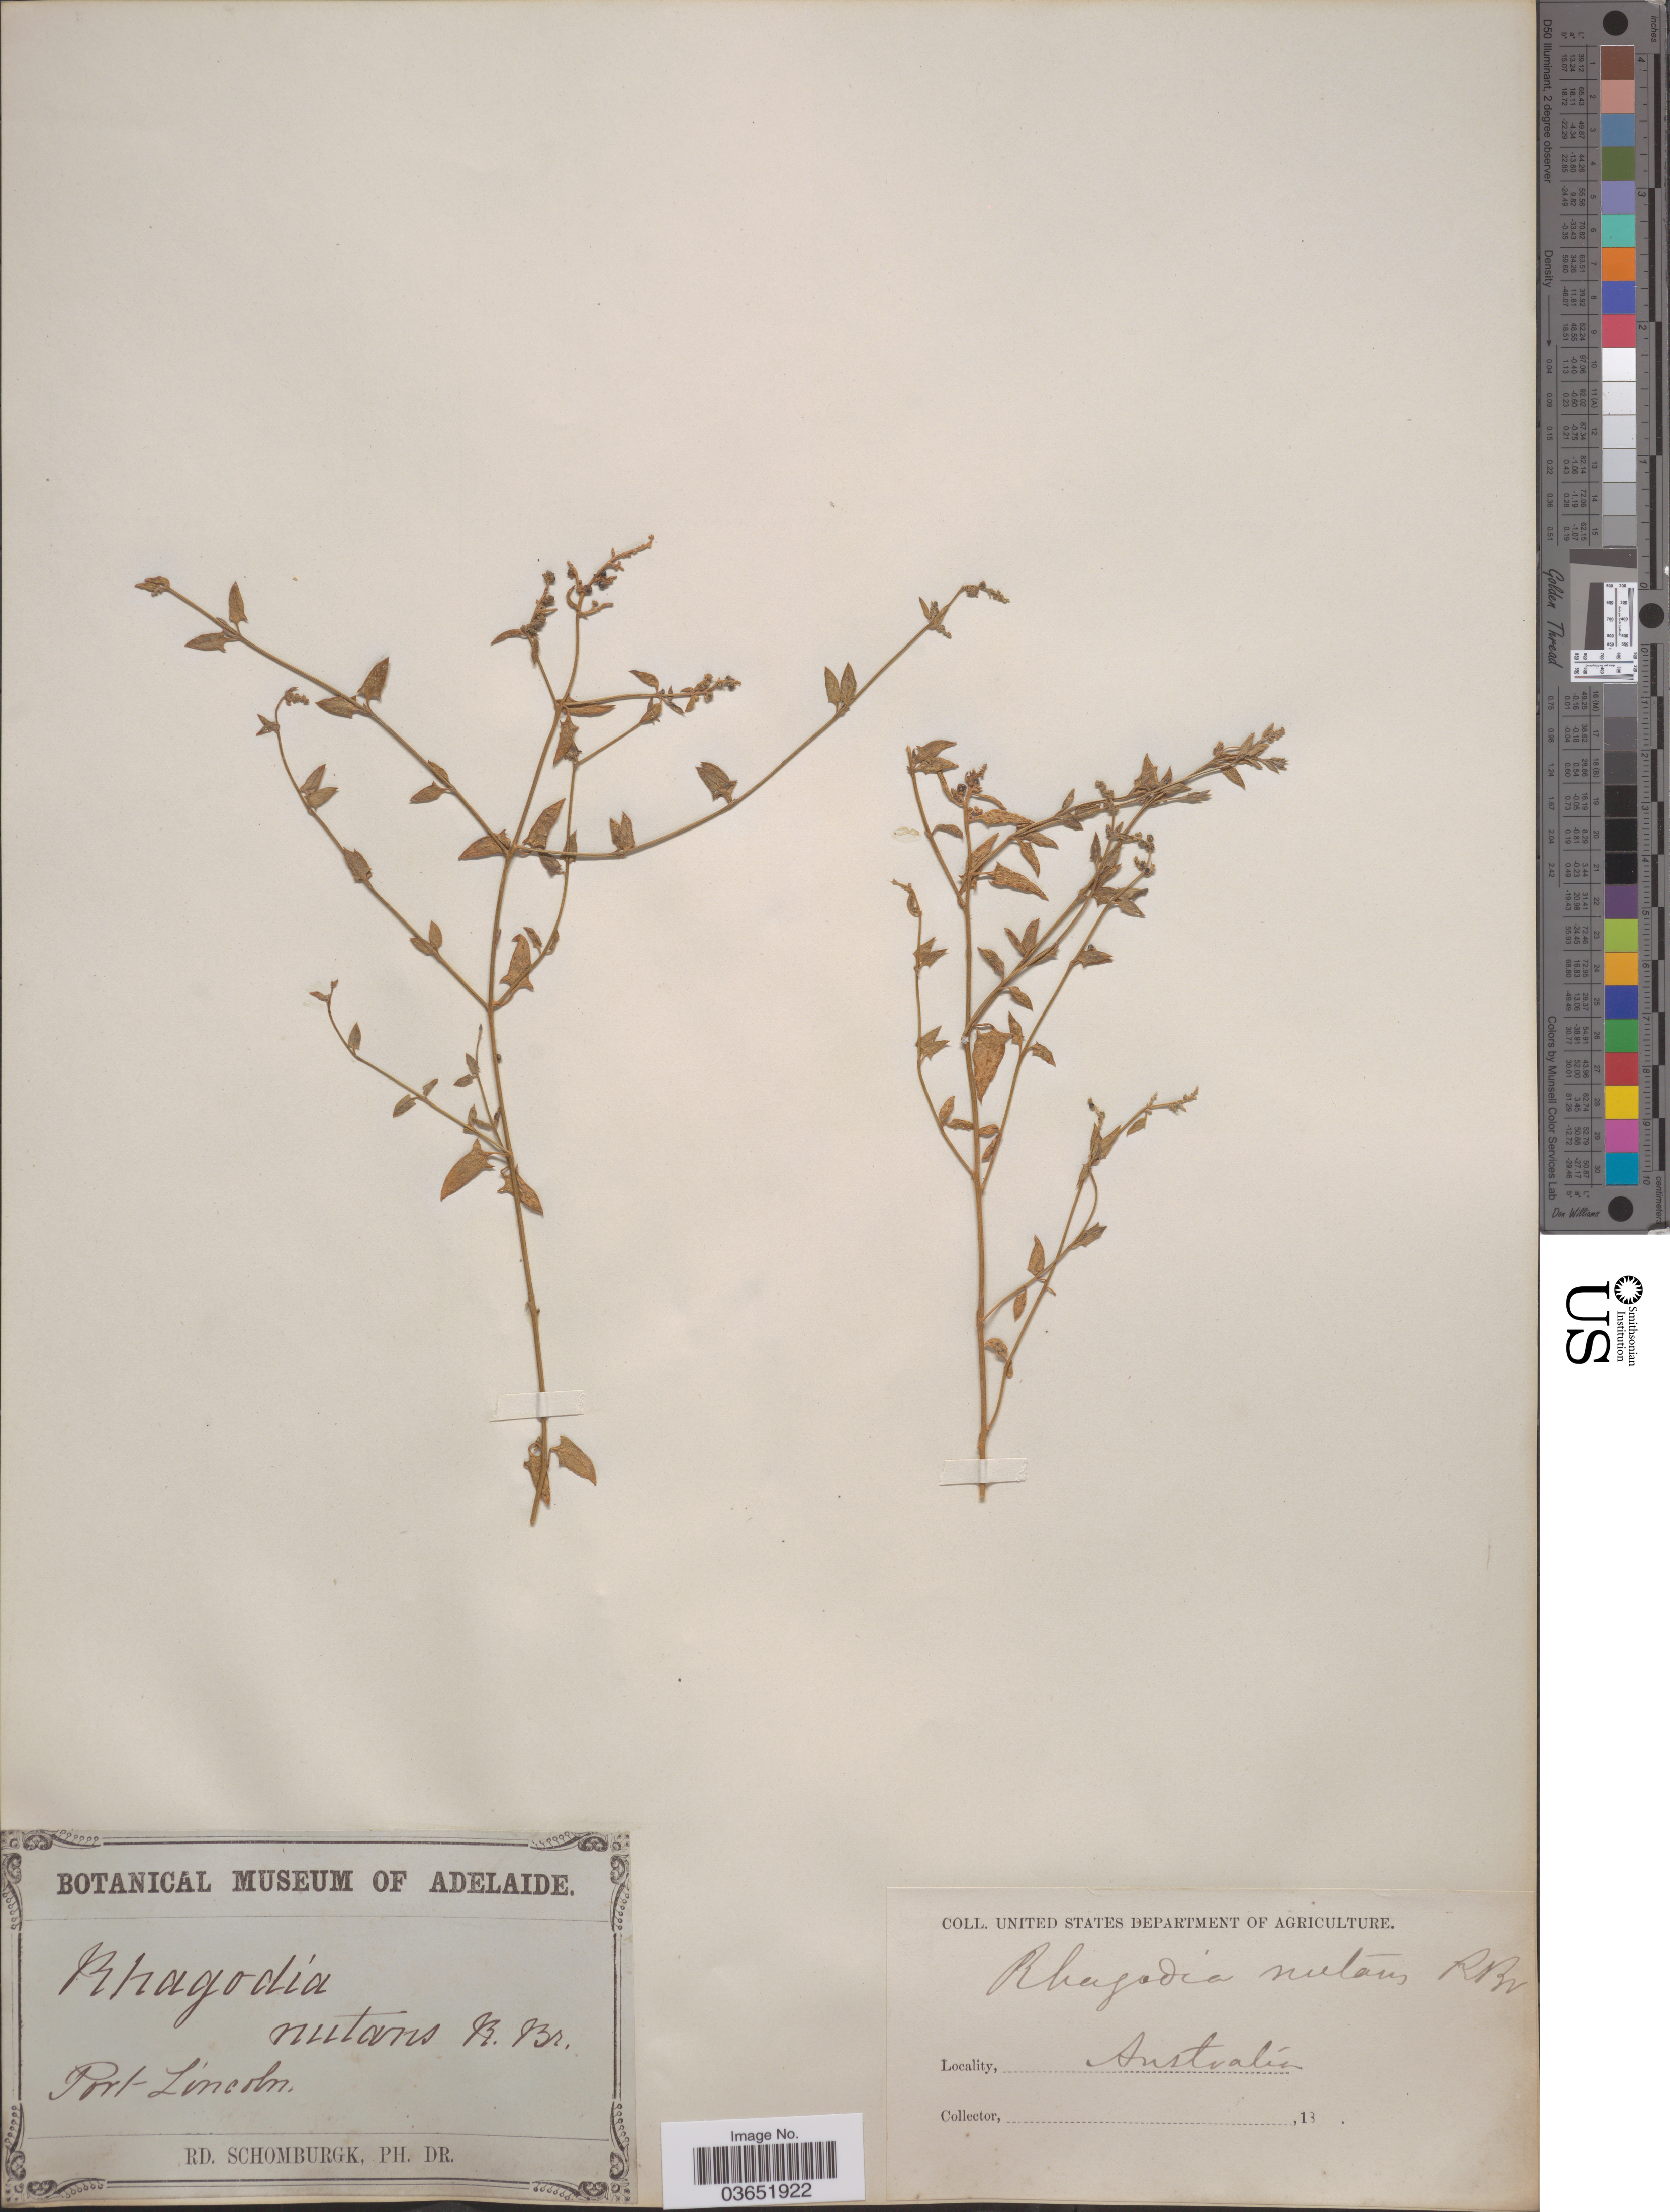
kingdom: Plantae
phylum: Tracheophyta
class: Magnoliopsida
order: Caryophyllales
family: Amaranthaceae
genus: Rhagodia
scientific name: Rhagodia nutans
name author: R. Br.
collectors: M. R. Schomburgk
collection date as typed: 18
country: Australia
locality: Port Lincoln.